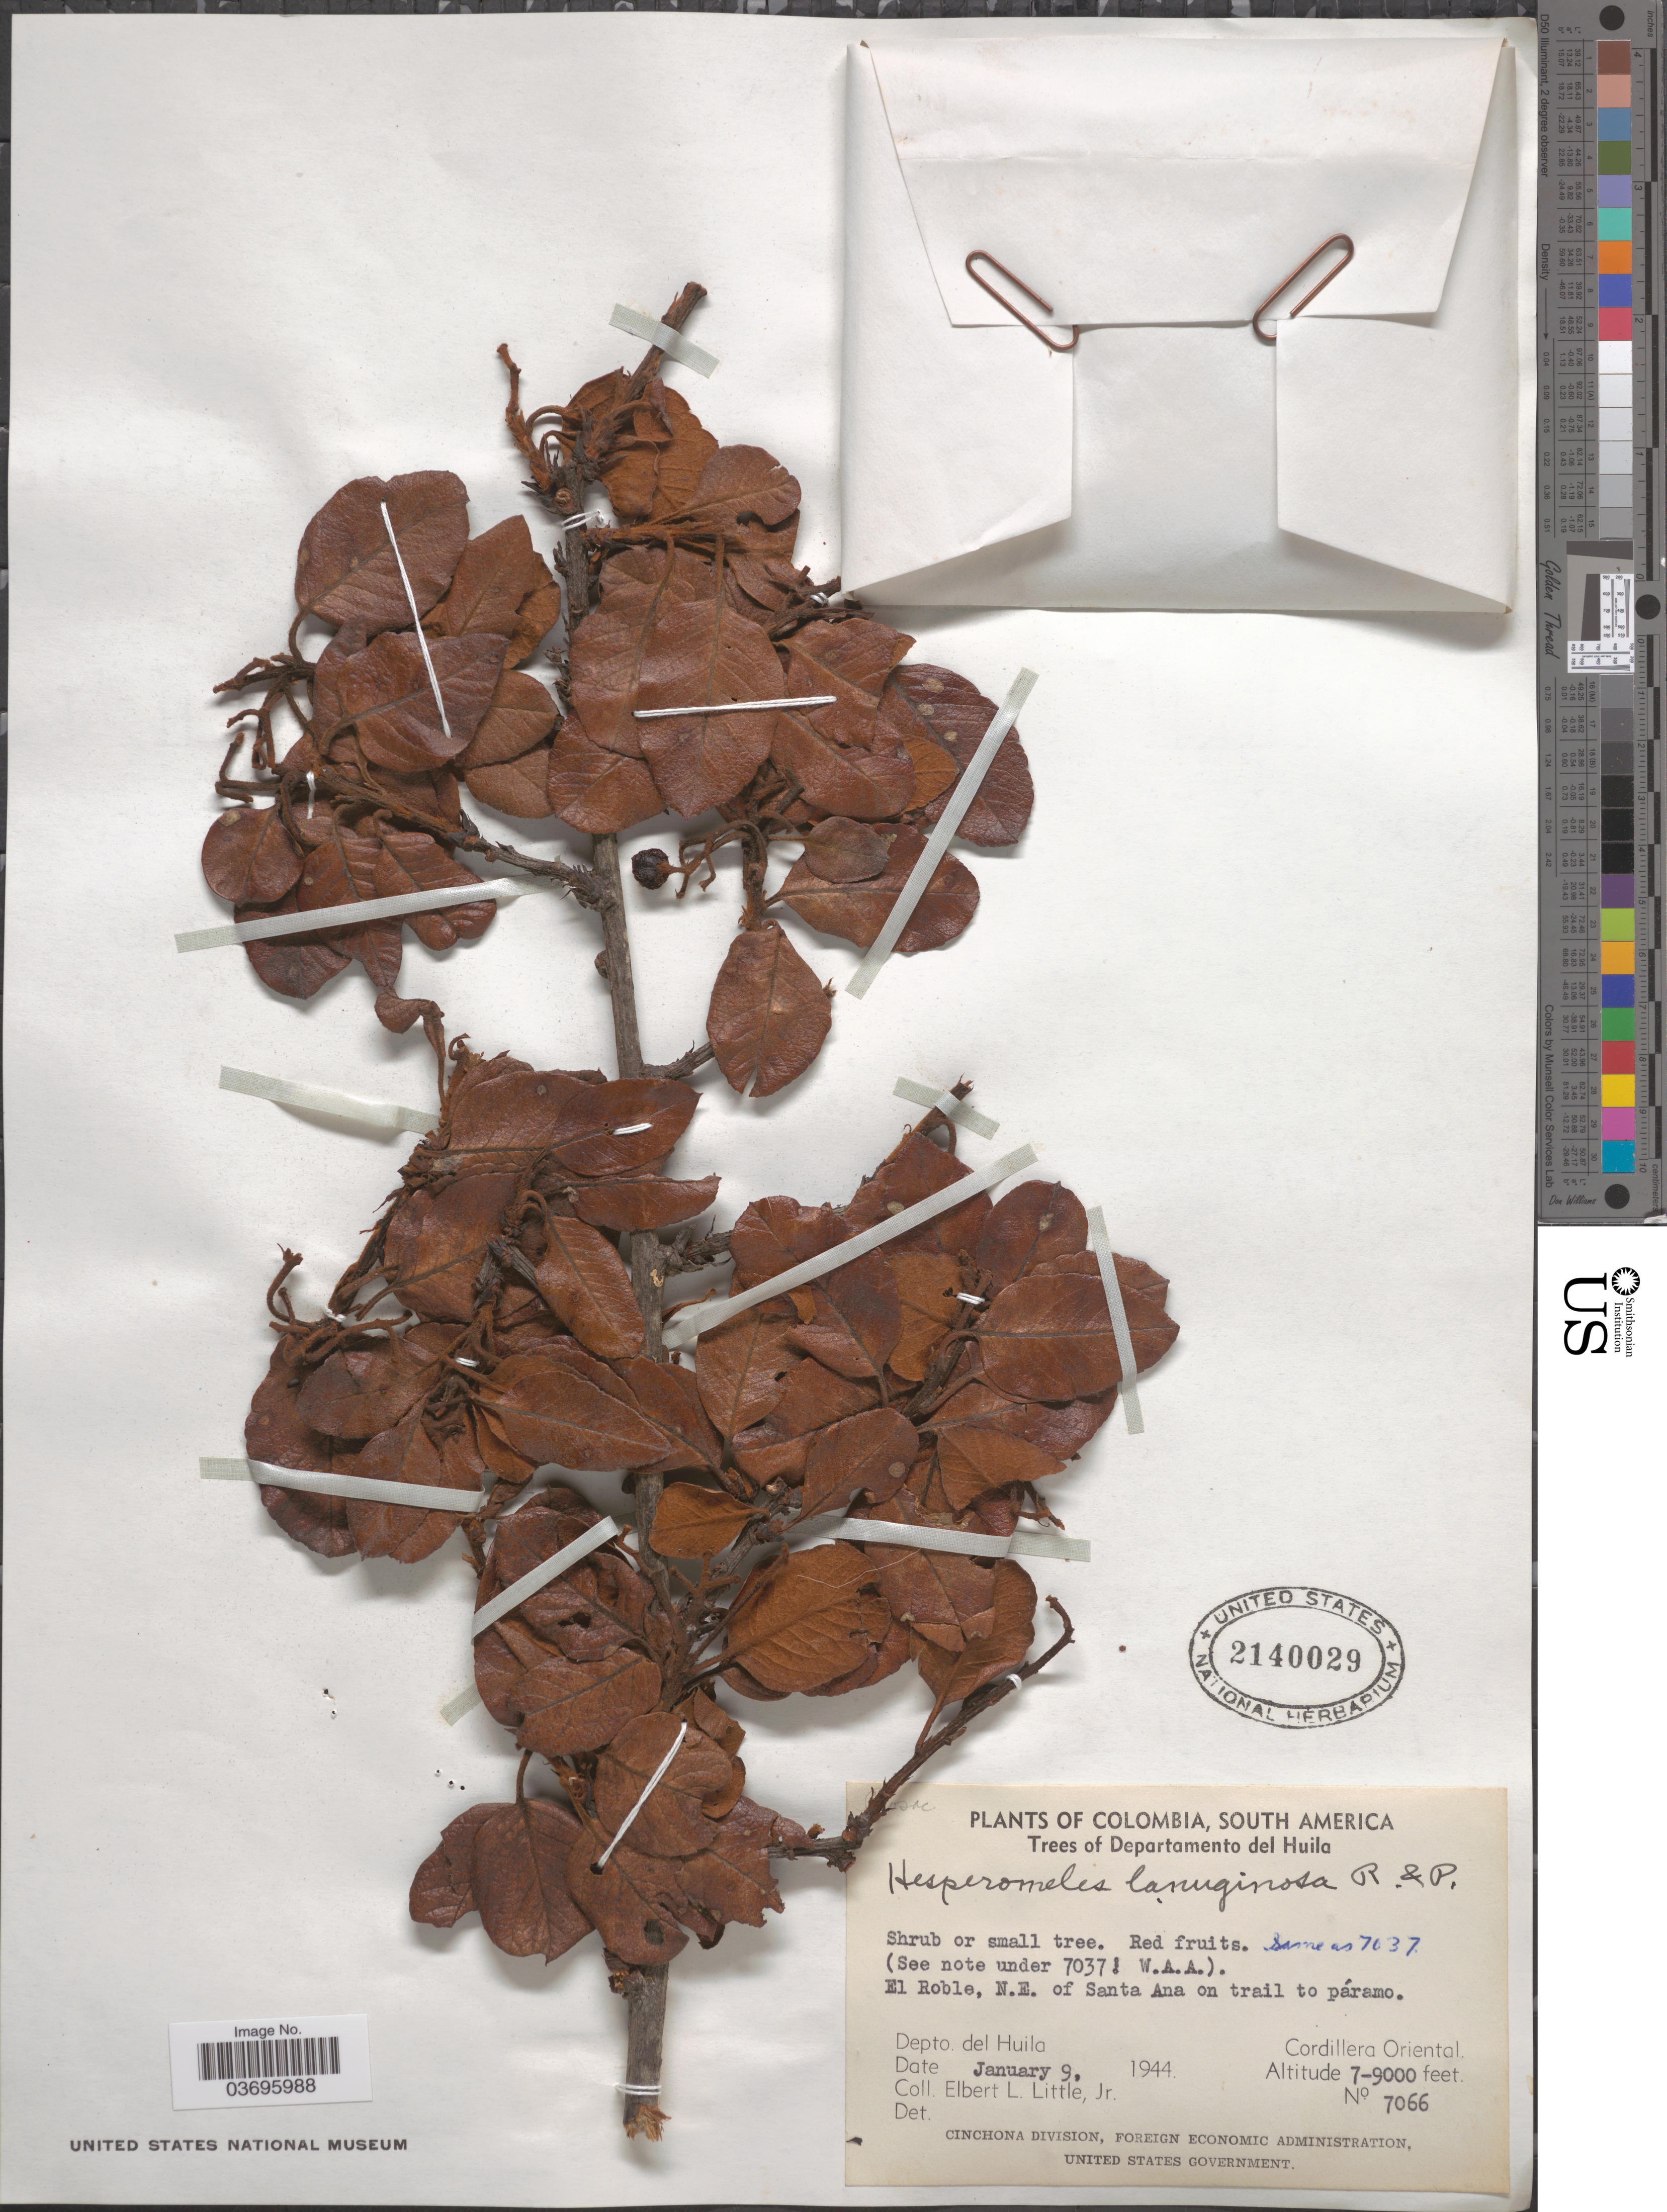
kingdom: Plantae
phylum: Tracheophyta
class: Magnoliopsida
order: Rosales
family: Rosaceae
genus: Hesperomeles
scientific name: Hesperomeles ferruginea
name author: (Juss. ex Pers.) Benth.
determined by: Dorr, L. J., (BOT), Smithsonian Institution - National Museum of Natural History (UNITED STATES)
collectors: E. L. Little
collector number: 7066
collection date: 1944-01-09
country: Colombia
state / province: Huila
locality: Departamento del Huila. El Roble, N. E. of Santa Ana on trail to páramo. Cordillera Oriental.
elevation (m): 2134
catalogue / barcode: US 2140029